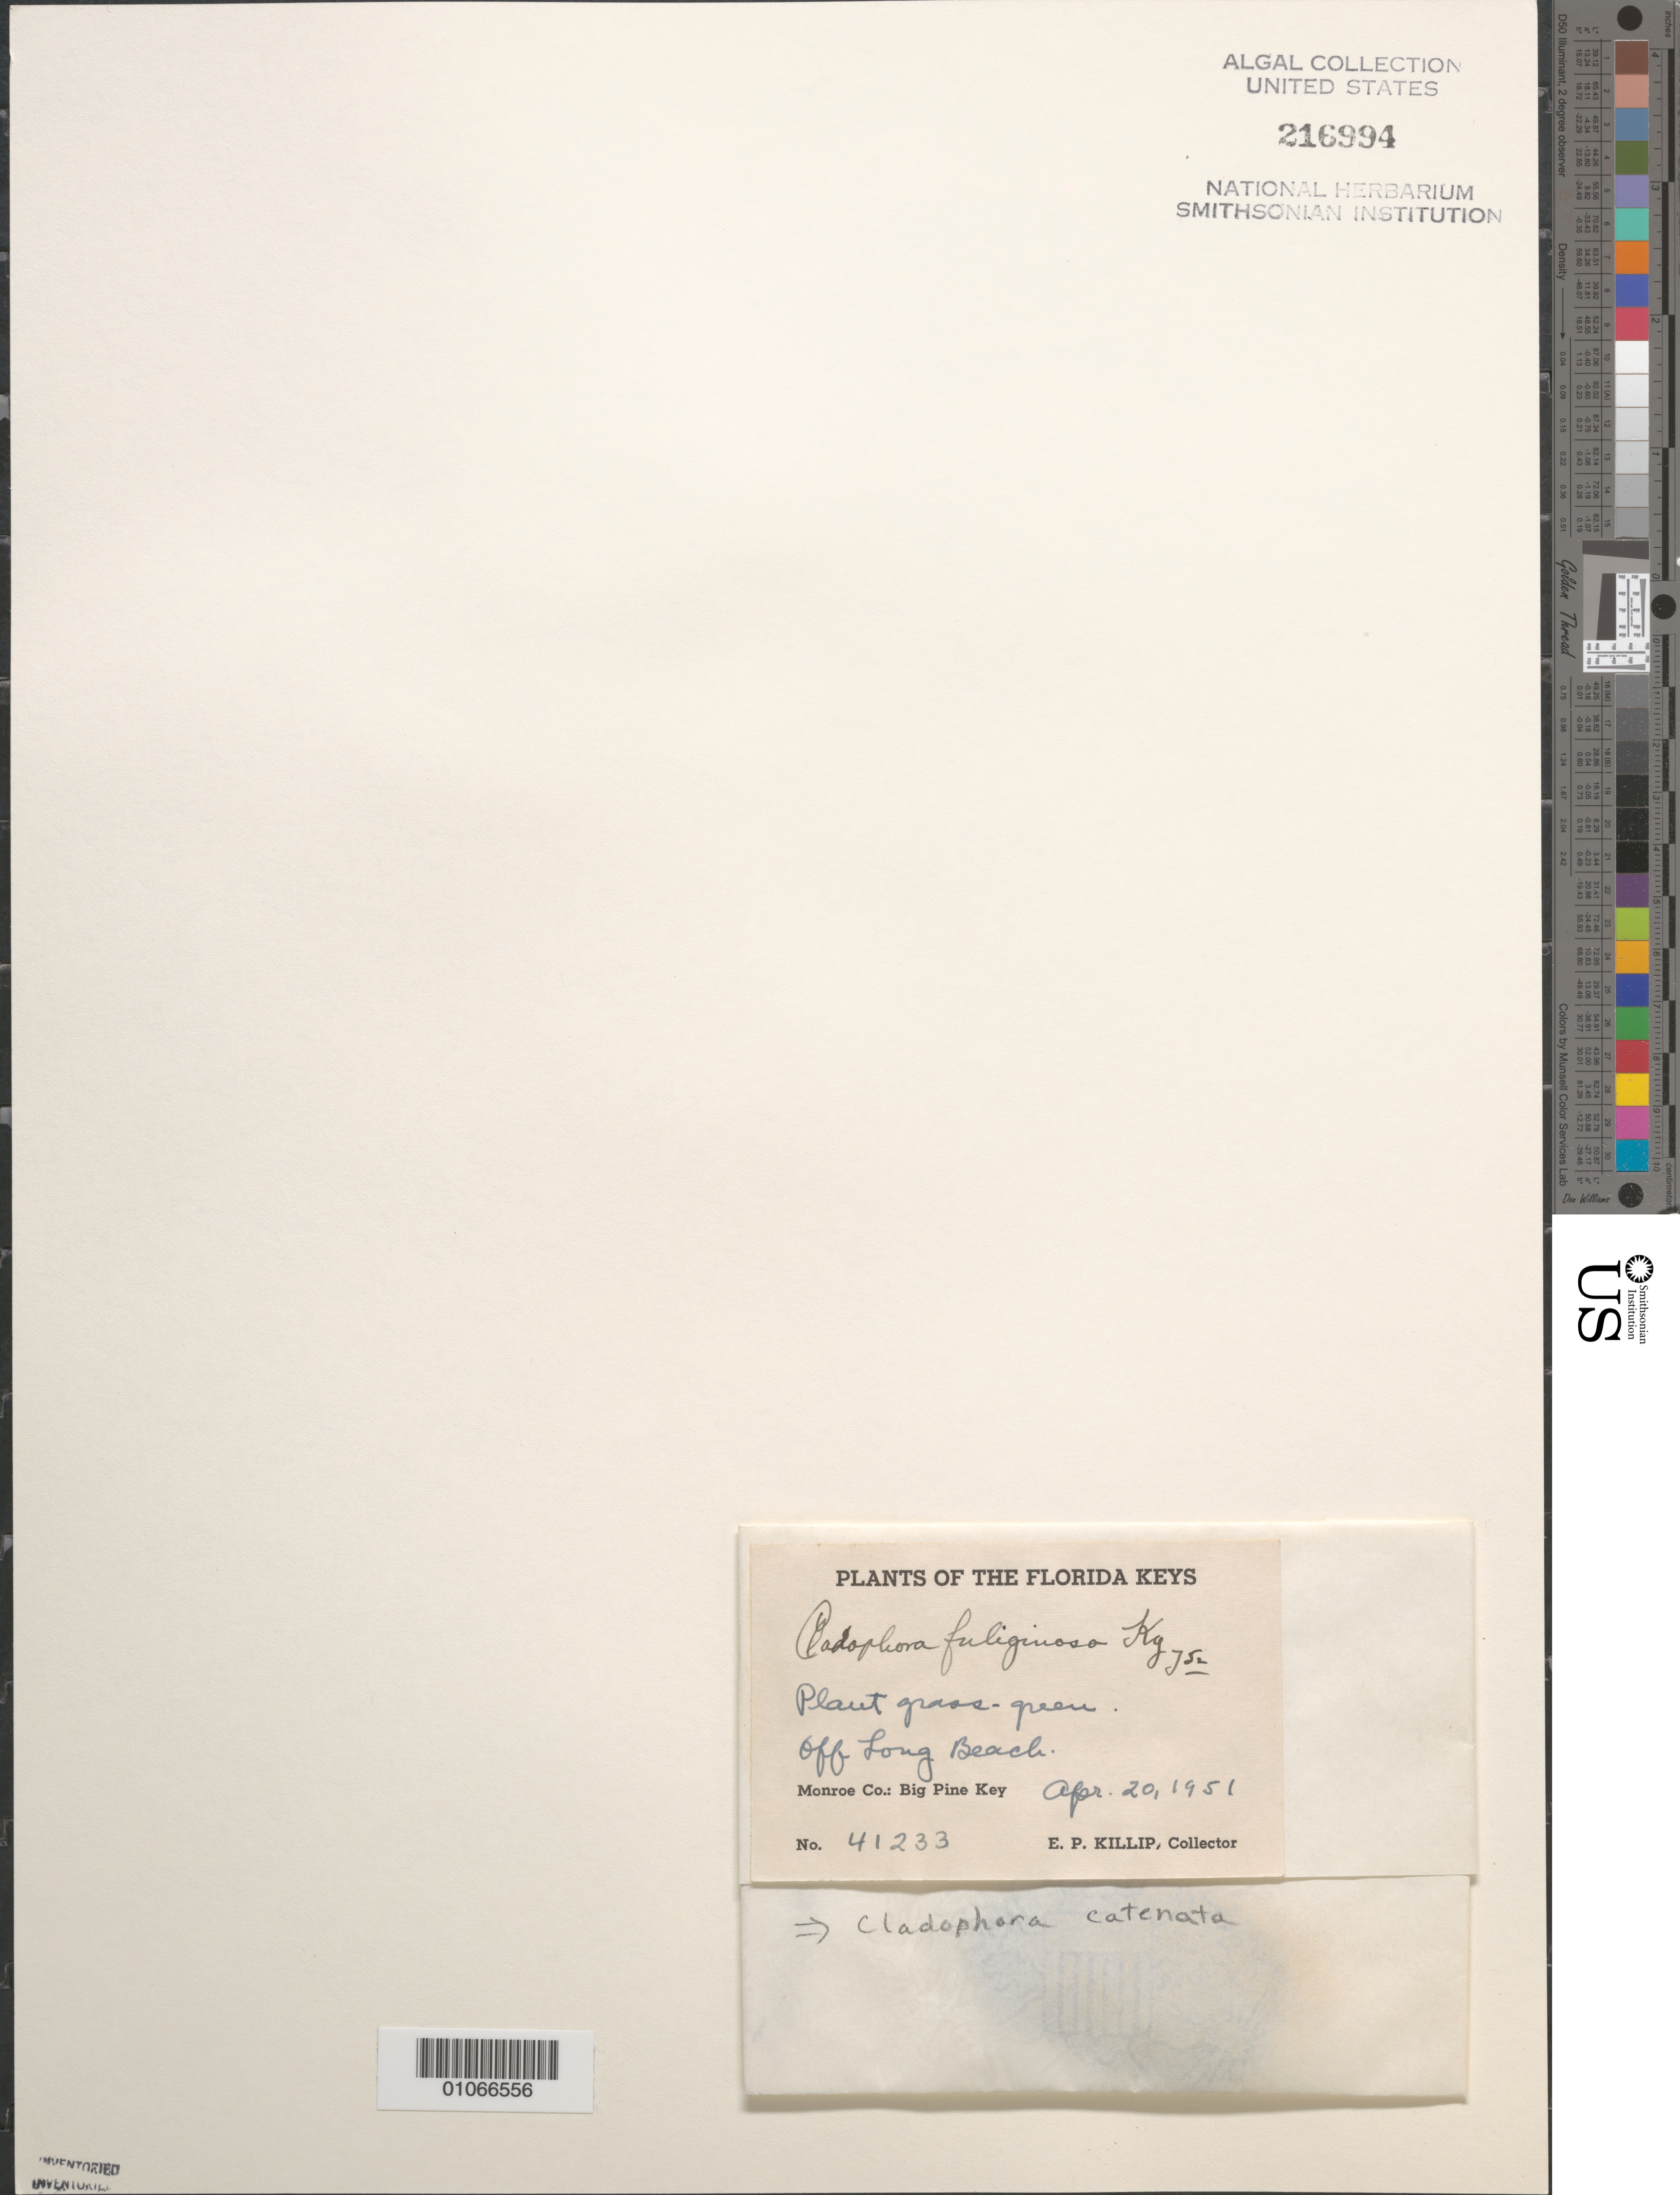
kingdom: Plantae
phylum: Chlorophyta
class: Ulvophyceae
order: Cladophorales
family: Cladophoraceae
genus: Cladophora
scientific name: Cladophora catenata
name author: (L.) Kütz.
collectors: E. P. Killip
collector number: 41233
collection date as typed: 20 Apr 1951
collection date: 1951-04-20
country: United States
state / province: Florida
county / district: Monroe County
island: Big Pine Key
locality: Off Long Beach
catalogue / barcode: US 216994